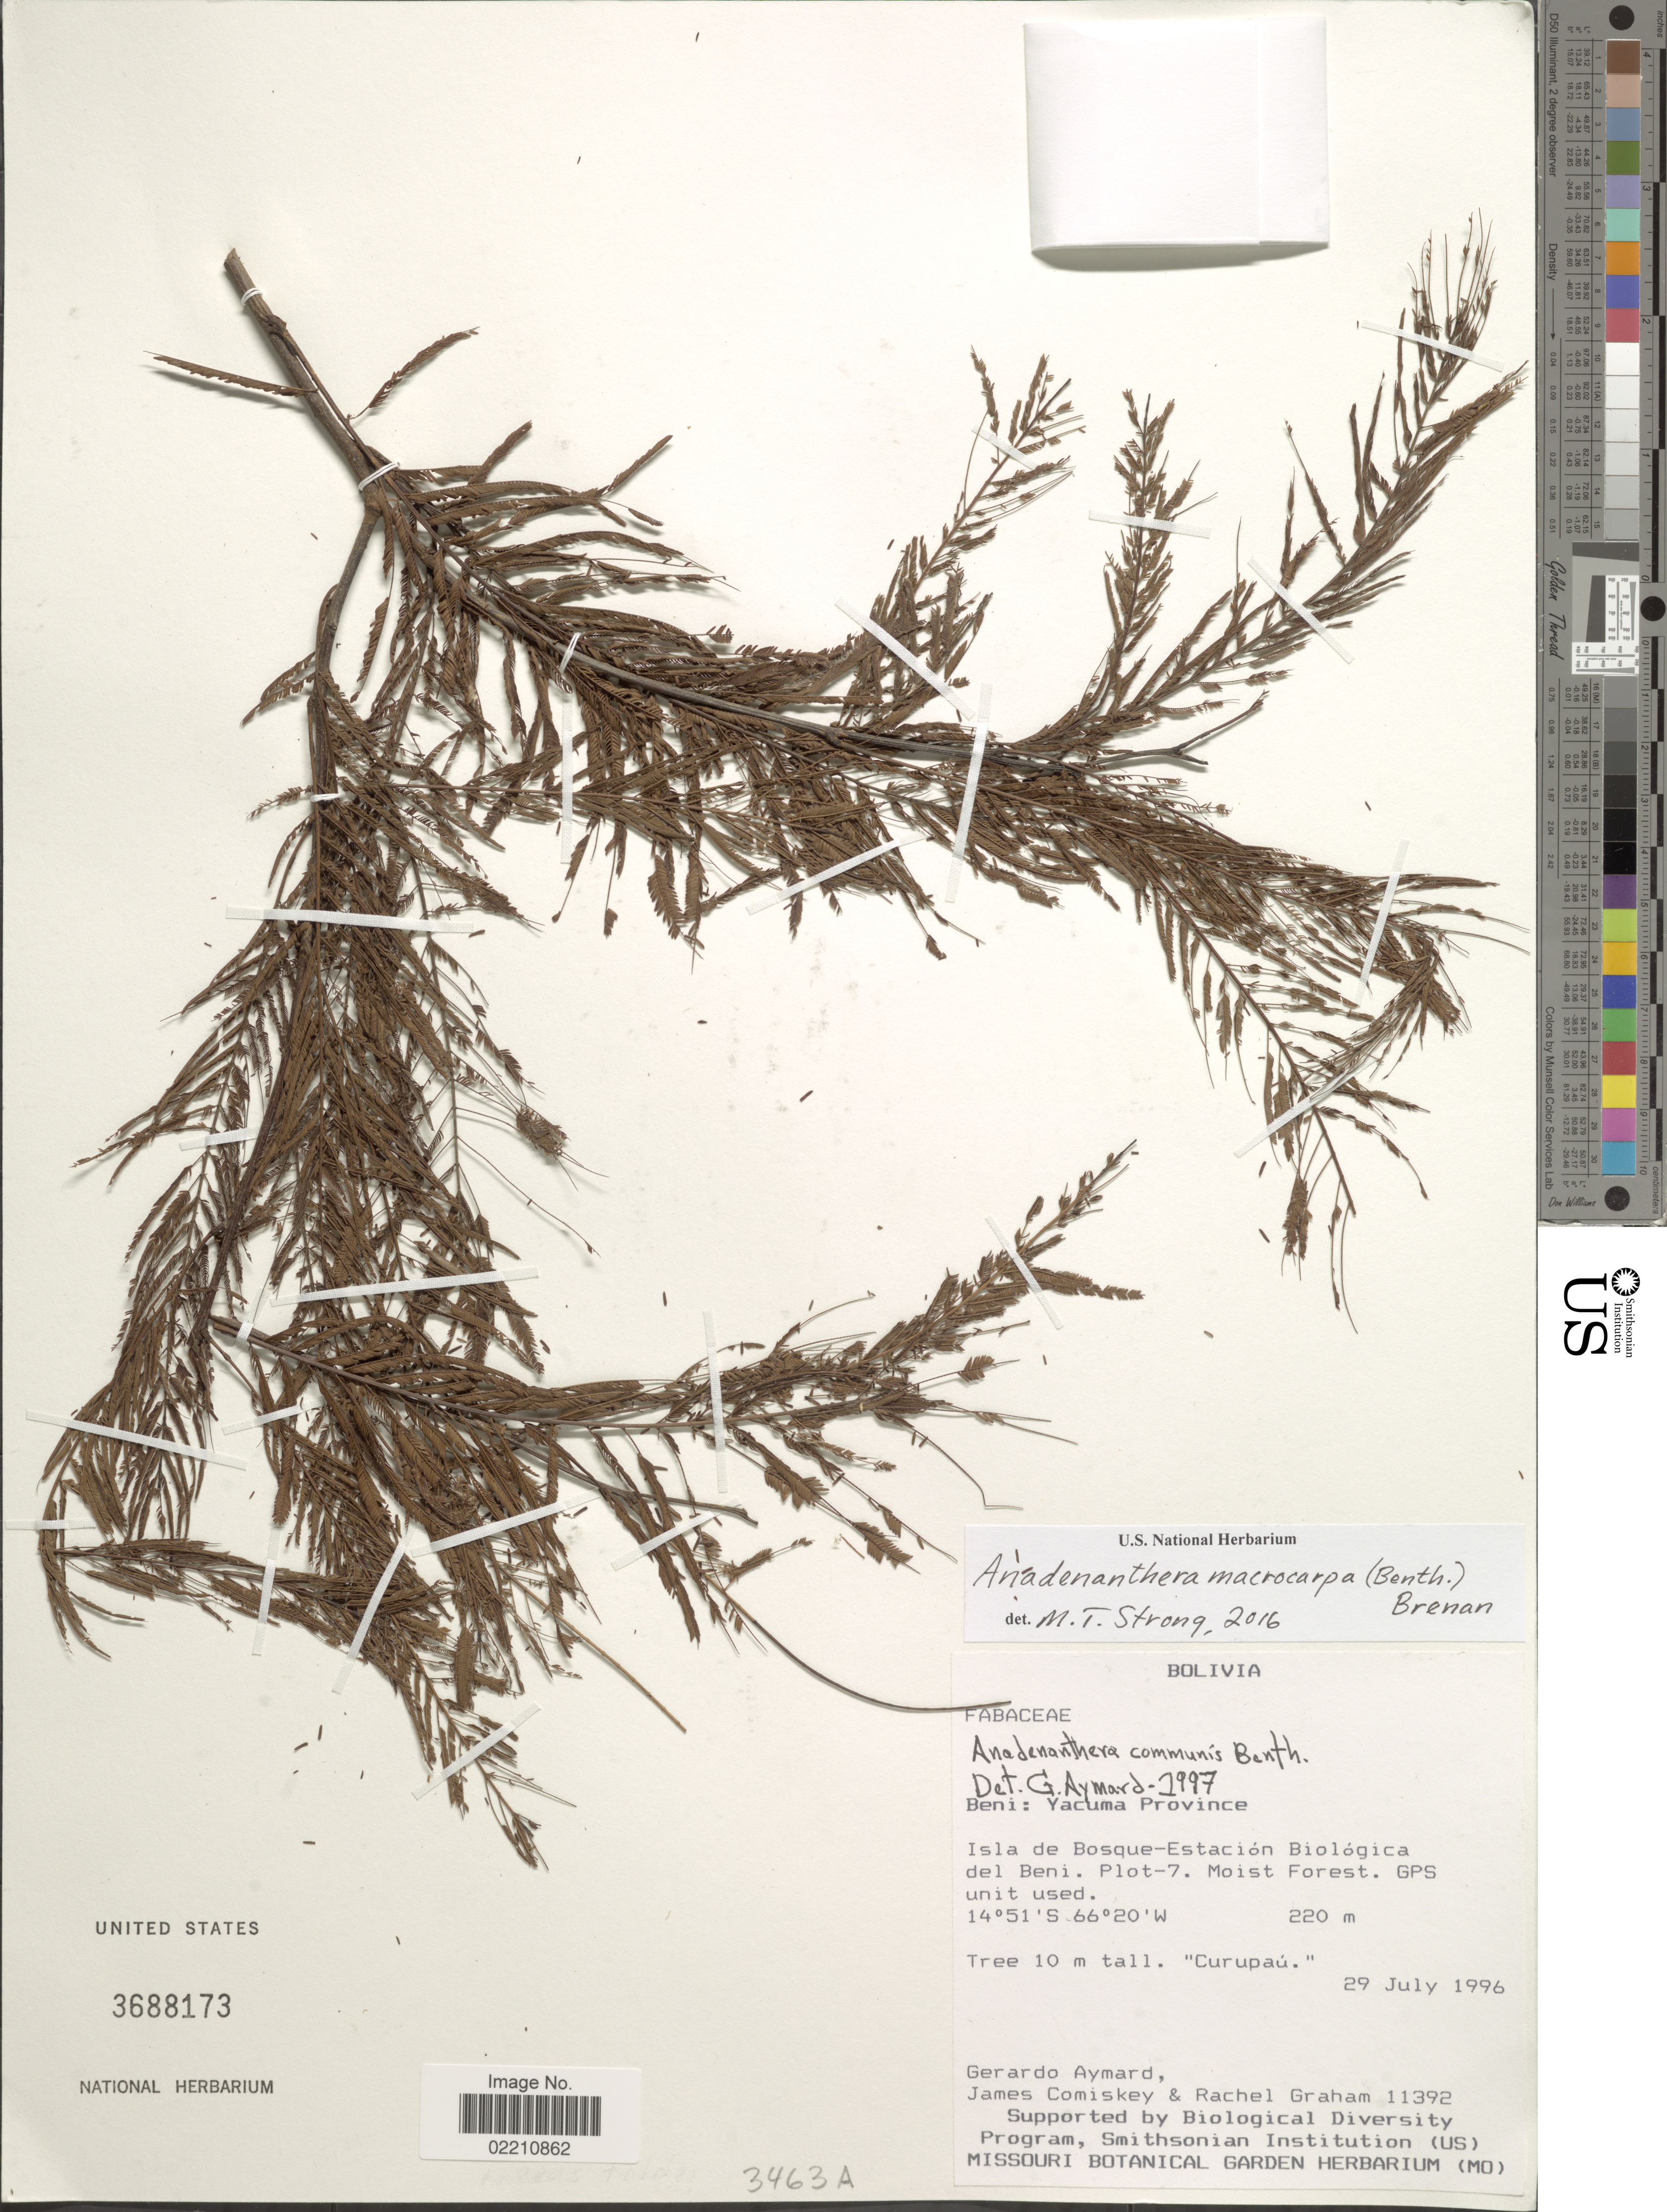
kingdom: Plantae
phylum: Tracheophyta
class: Magnoliopsida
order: Fabales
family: Fabaceae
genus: Anadenanthera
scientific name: Anadenanthera macrocarpa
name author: (Benth.) Brenan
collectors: G. A. Aymard, J. A. Comiskey & R. Graham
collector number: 11392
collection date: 1996-07-29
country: Bolivia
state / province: Beni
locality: Yacuma Province, Isla de Bosque-Estación Biológica del Beni, Plot-7, moist forest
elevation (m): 220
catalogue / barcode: US 3688173